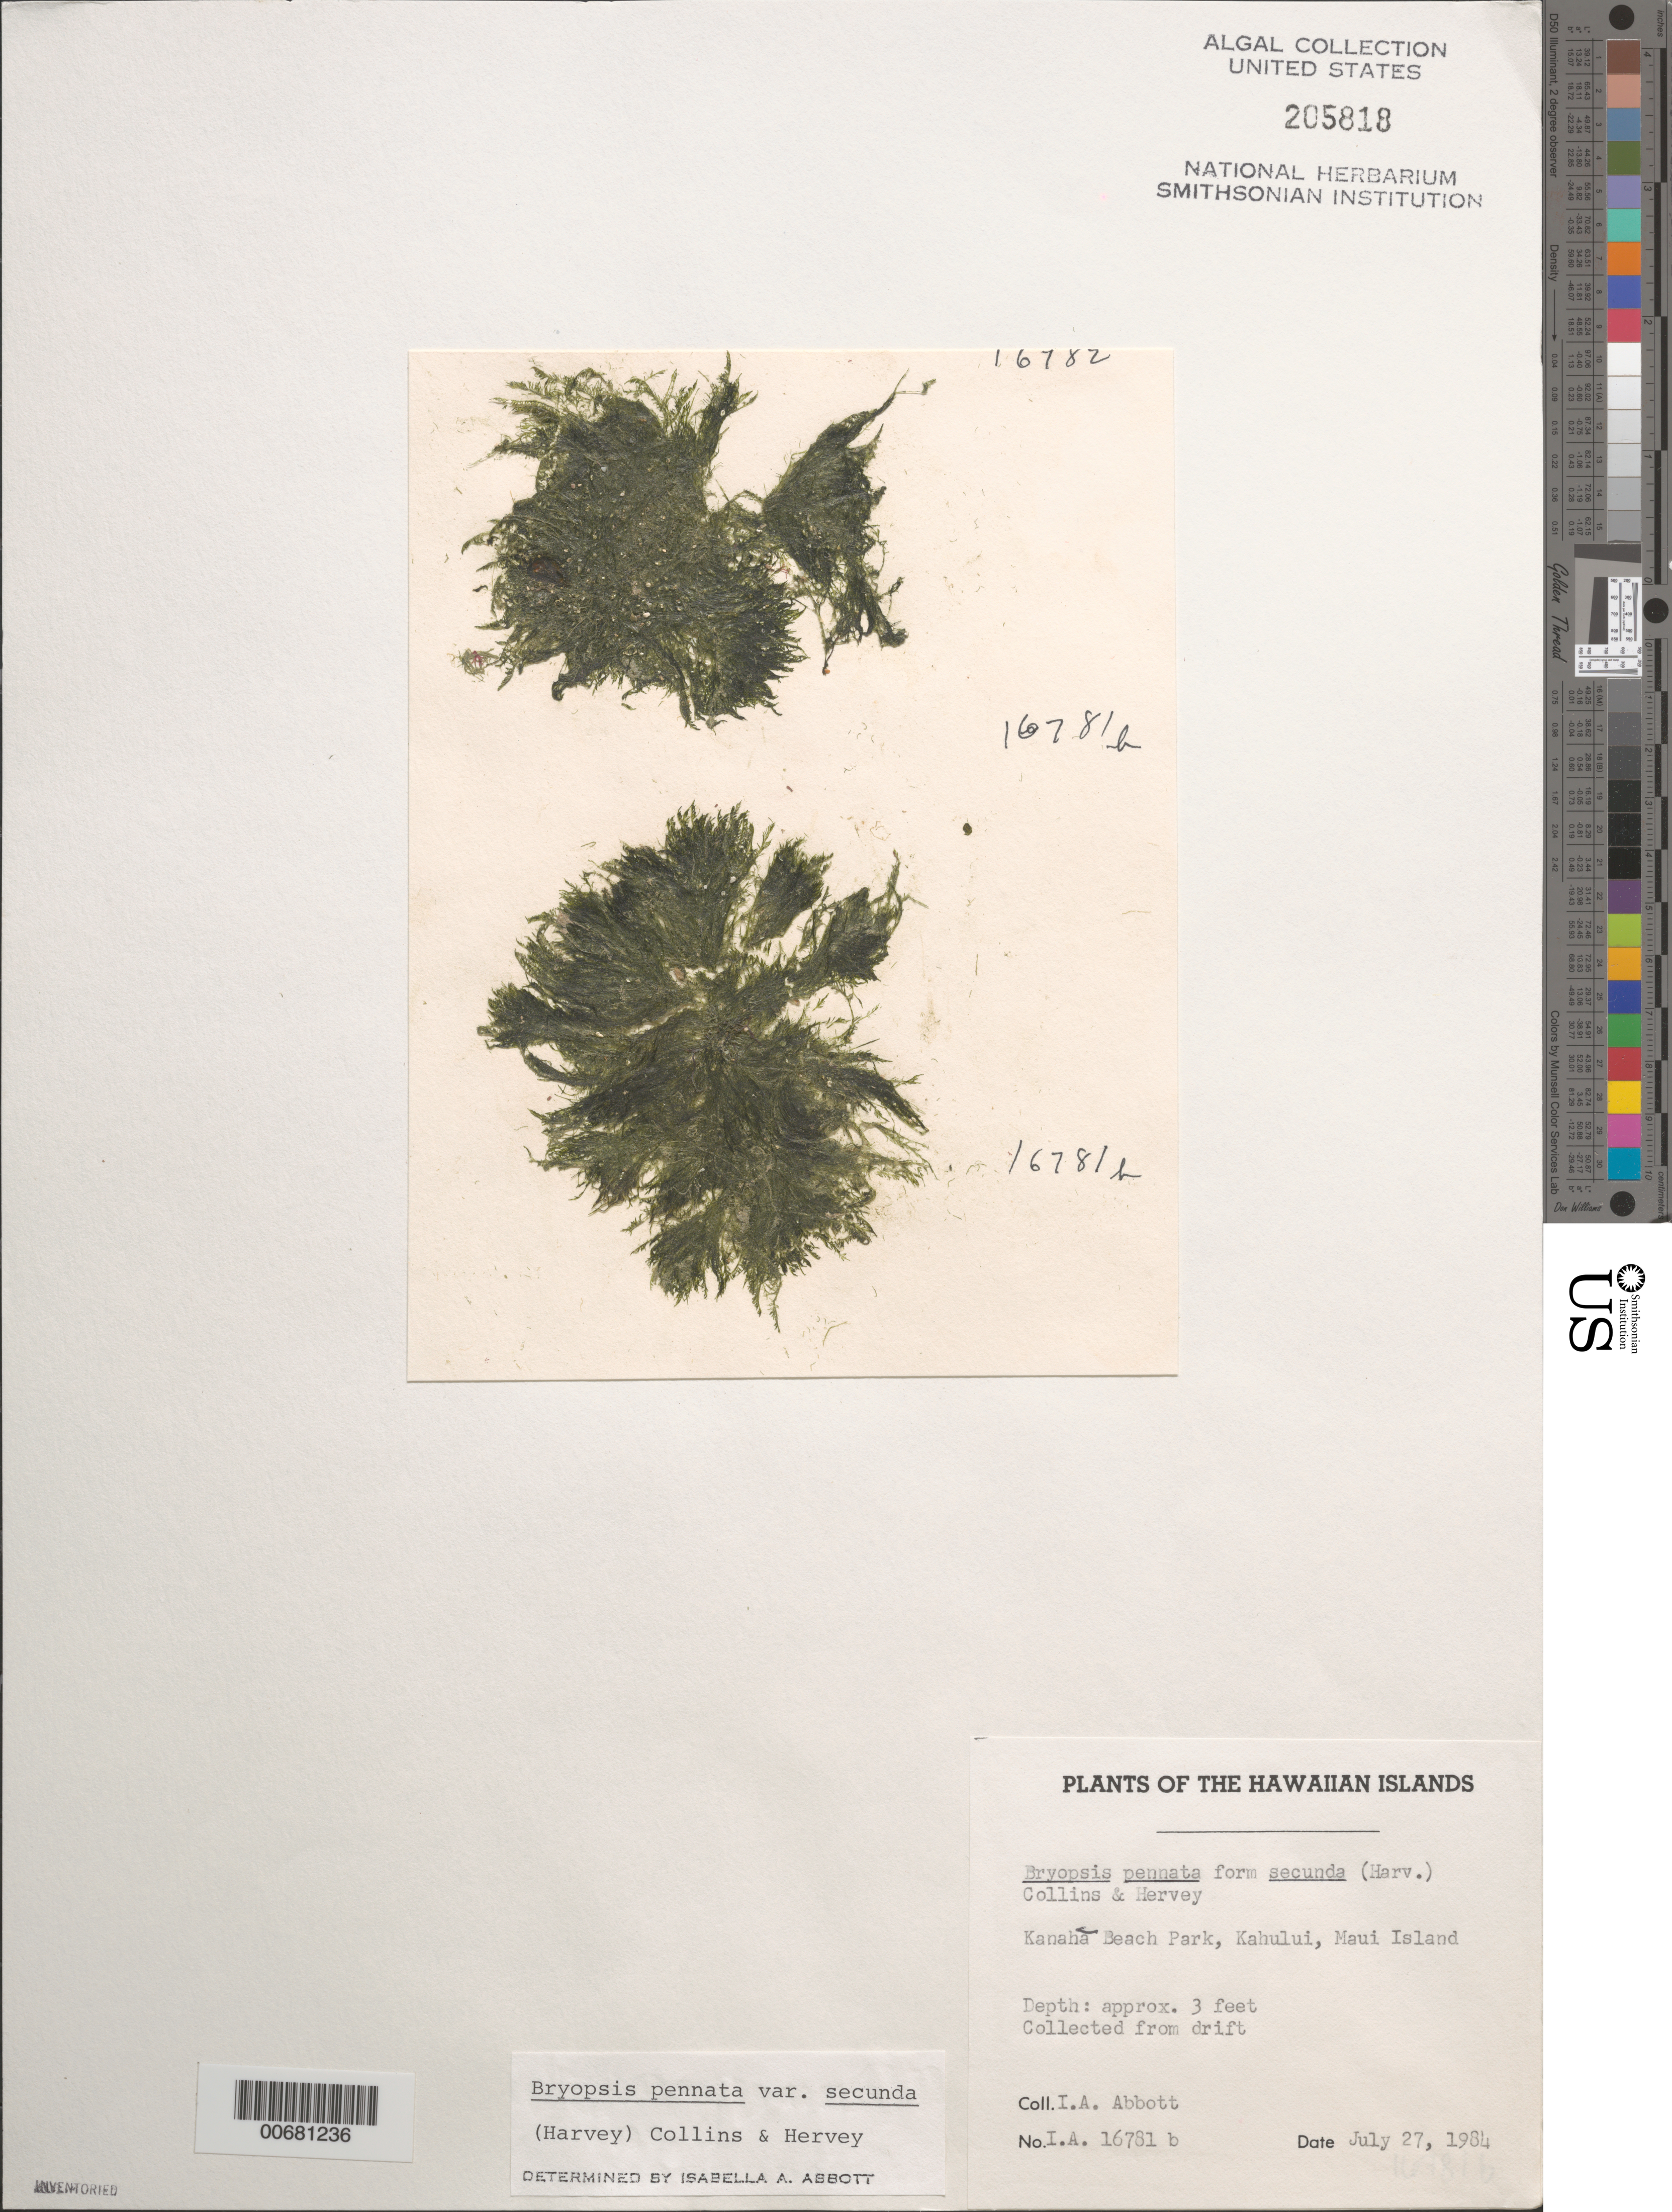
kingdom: Plantae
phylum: Chlorophyta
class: Ulvophyceae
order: Bryopsidales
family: Bryopsidaceae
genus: Bryopsis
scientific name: Bryopsis pennata var. secunda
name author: (Harv.) Collins & Herv.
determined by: Abbott, Isabella A.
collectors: I. A. Abbott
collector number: IAA 16781b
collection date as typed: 27 Jul 1984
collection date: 1984-07-27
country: United States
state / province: Hawaii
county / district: Maui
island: Maui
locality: Kanaha Beach Park, Kahului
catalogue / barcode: US 205818